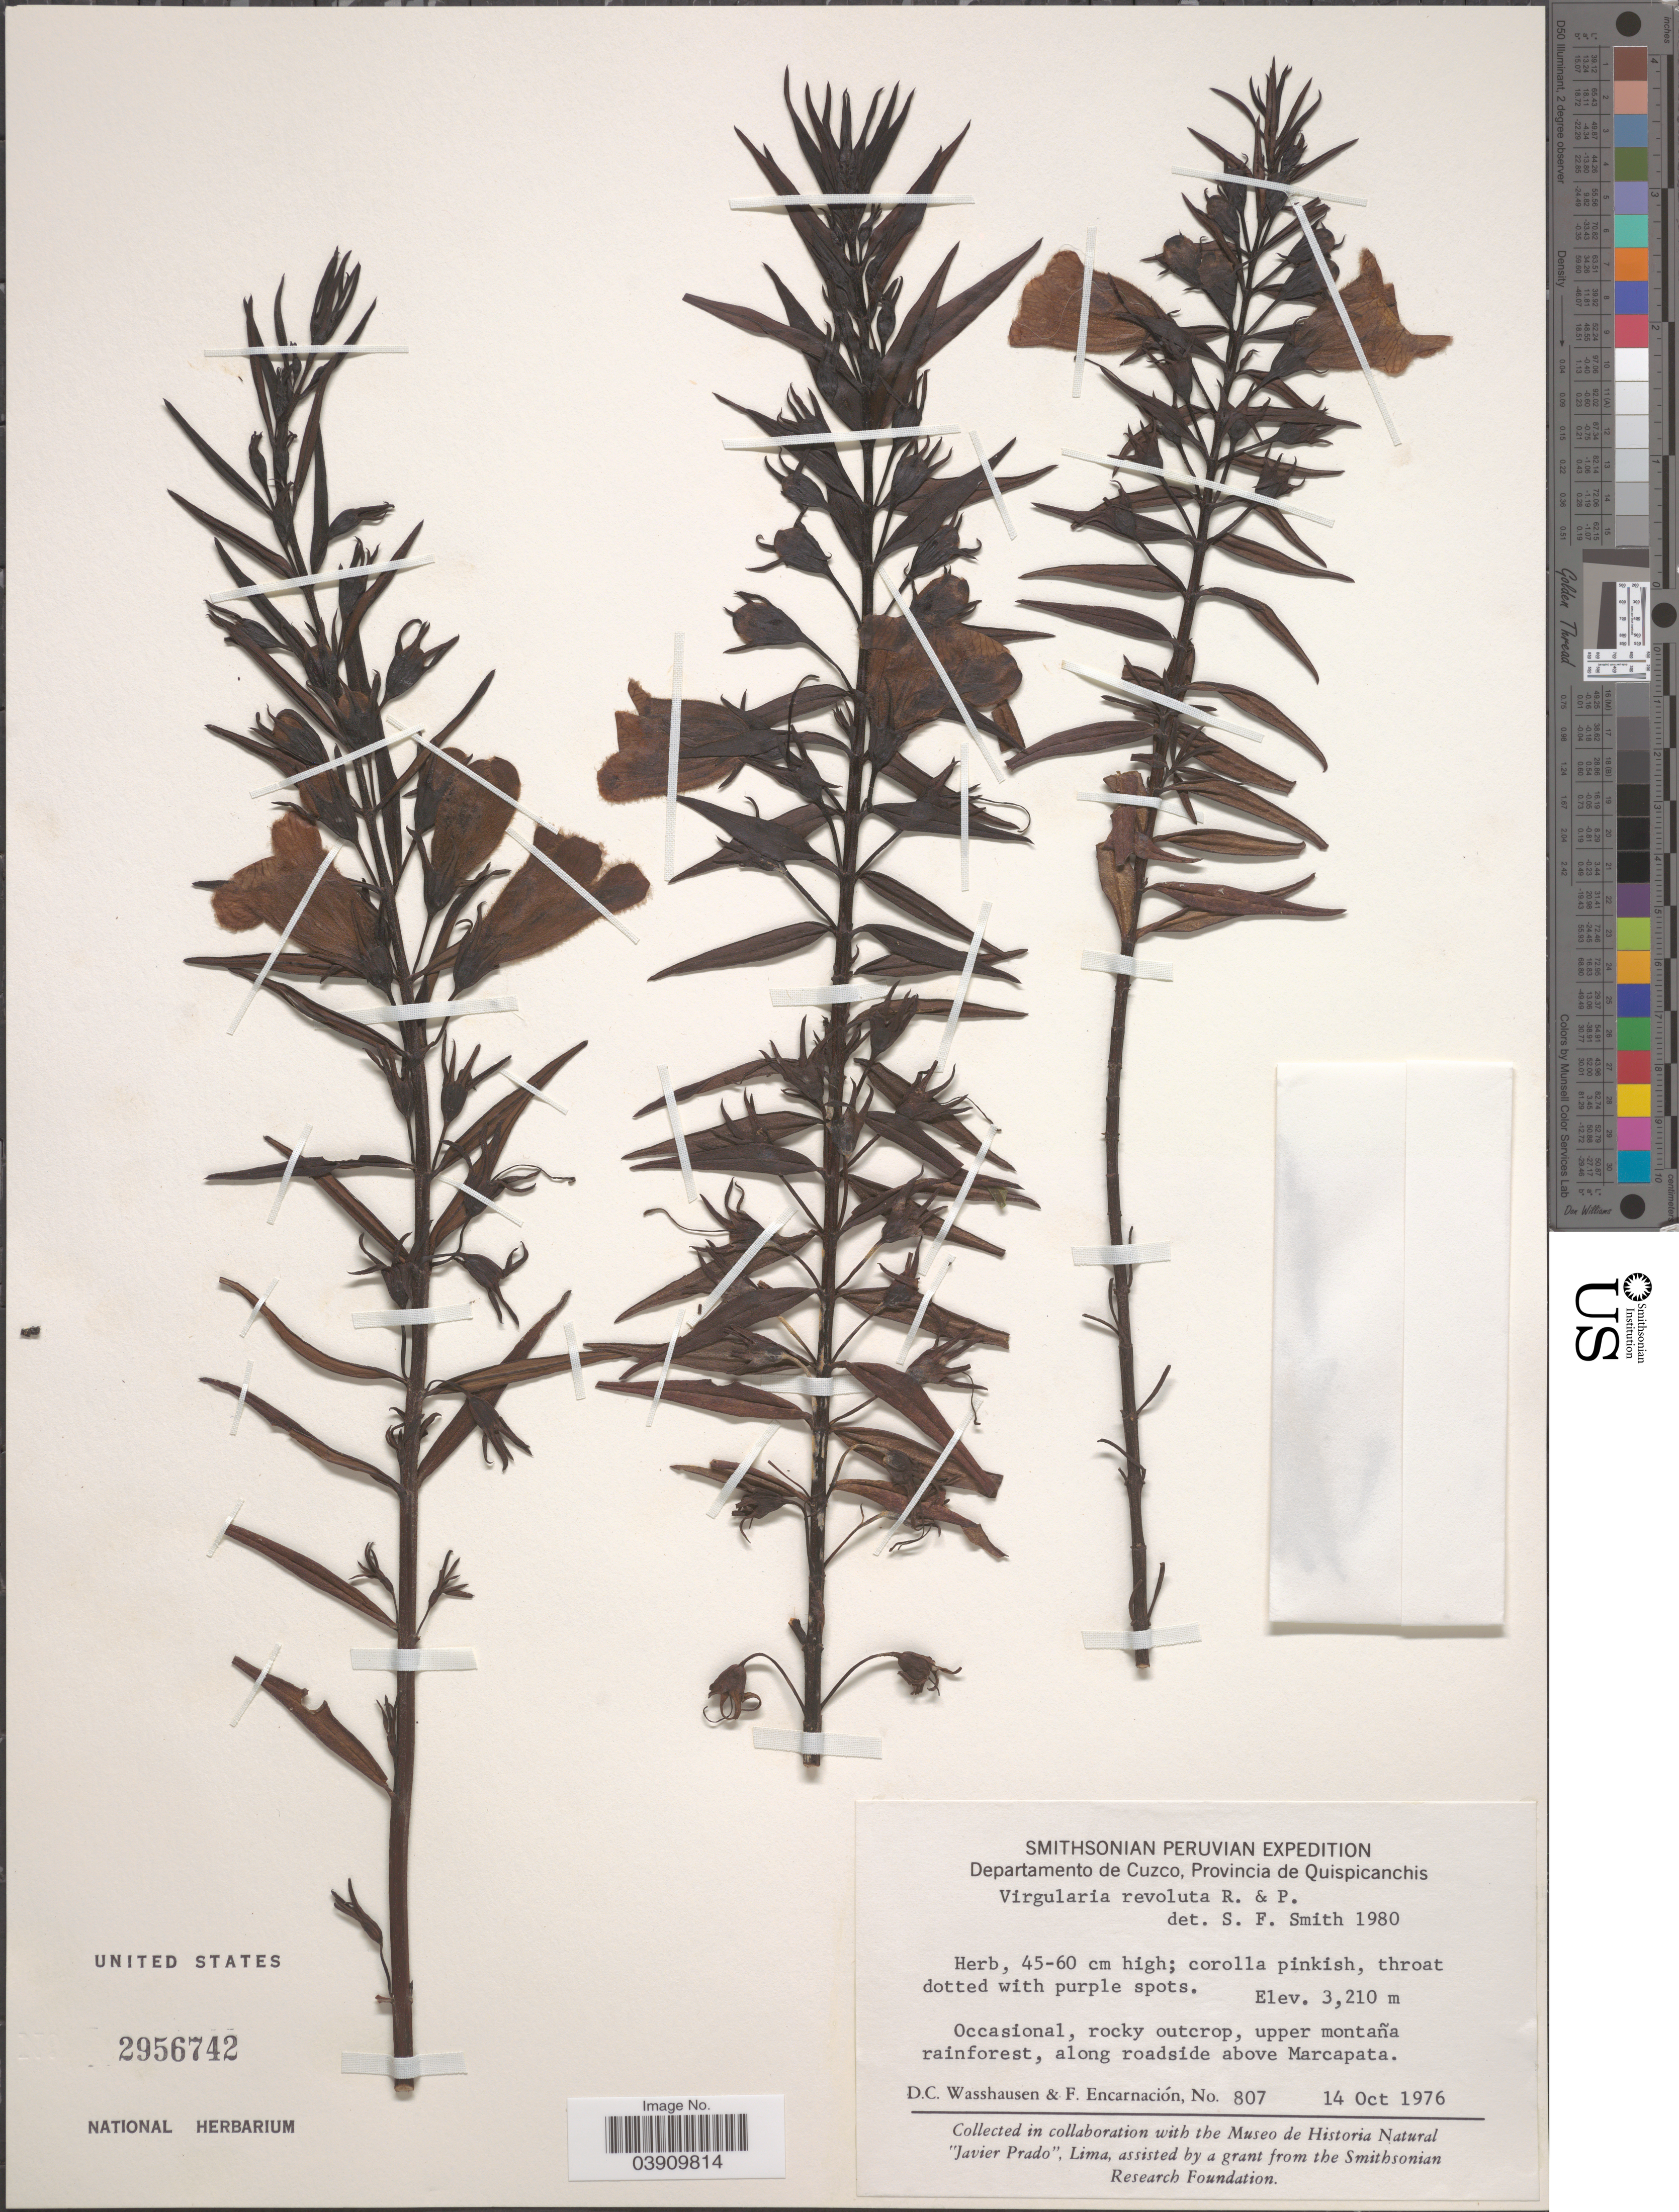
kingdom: Plantae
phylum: Tracheophyta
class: Magnoliopsida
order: Lamiales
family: Orobanchaceae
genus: Virgularia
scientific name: Virgularia revoluta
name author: Ruiz & Pav.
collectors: D. C. Wasshausen & F. Encarnación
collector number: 807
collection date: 1976-10-14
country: Peru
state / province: Cusco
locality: Departamento Cuzco, Provincia de Quispicanchis. Occasional, rocky outcrop, upper montaña rainforest, along roadside above Marcapata.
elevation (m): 3210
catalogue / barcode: US 2956742